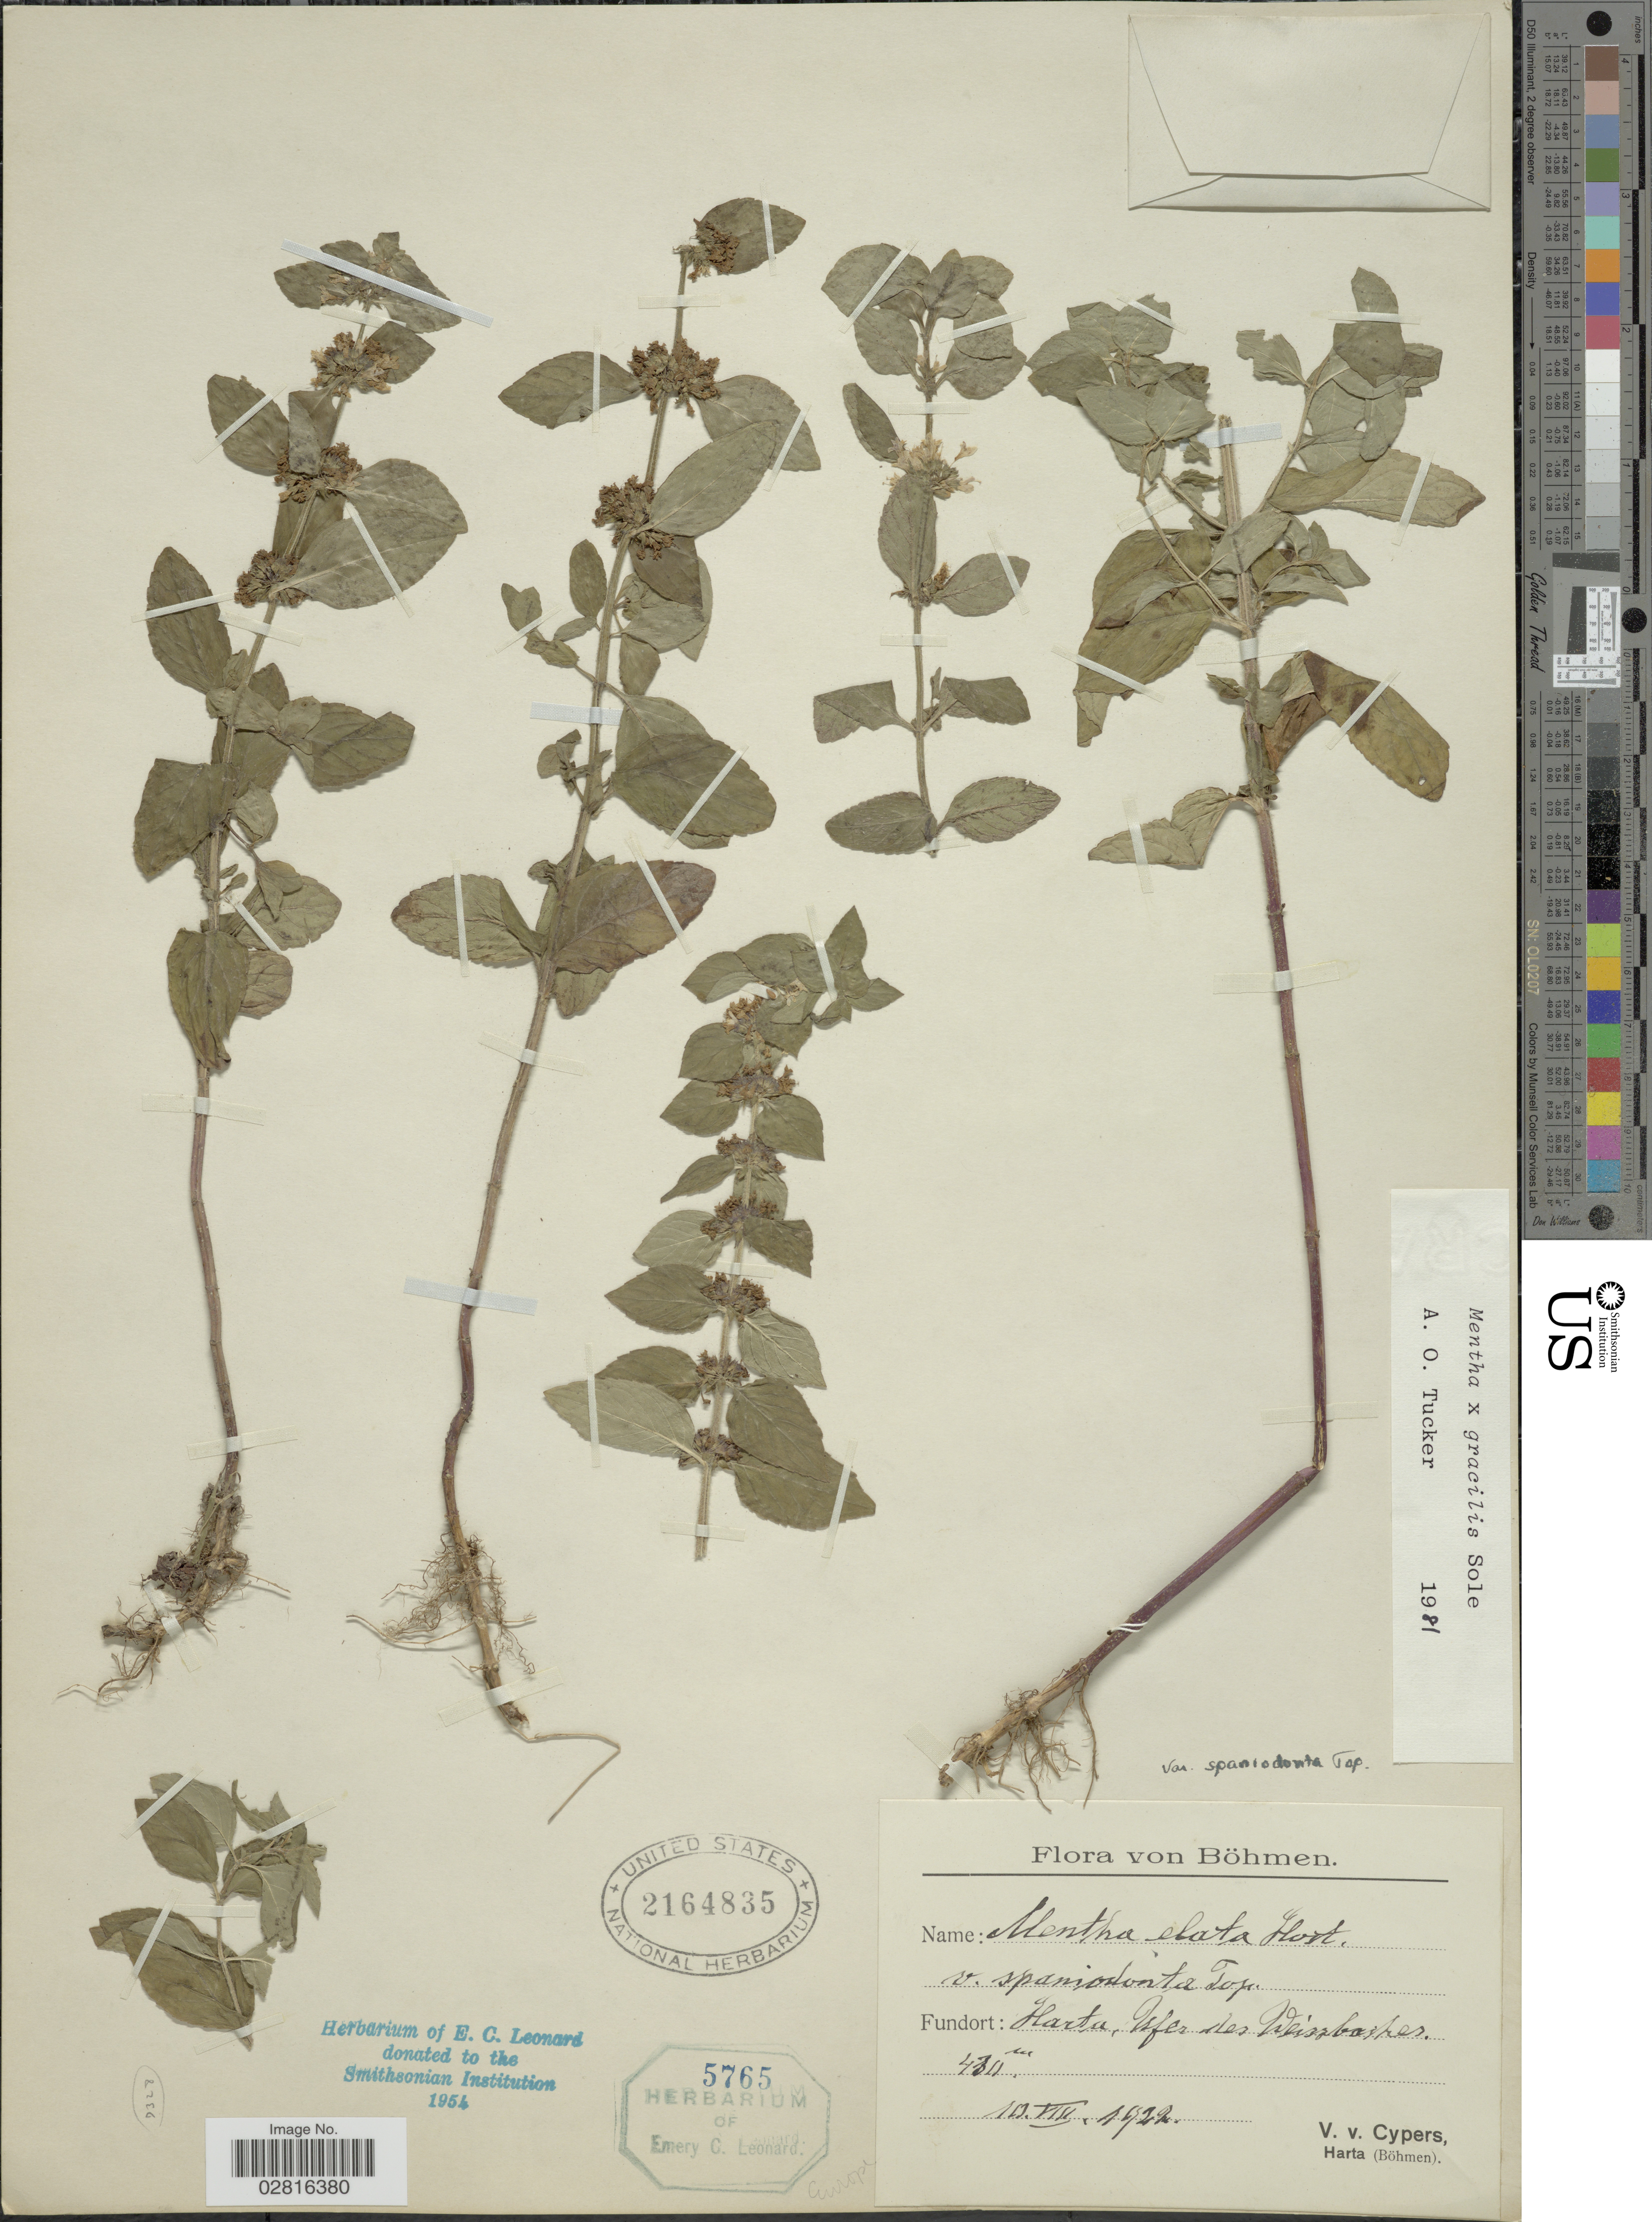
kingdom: Plantae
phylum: Tracheophyta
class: Magnoliopsida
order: Lamiales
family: Lamiaceae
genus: Mentha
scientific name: Mentha x gracilis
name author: Sole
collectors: V. Cypers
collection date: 1922-08-10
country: Czechia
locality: Böhmen. Harta, Ufer des Weissboises [interpreted]. Europe.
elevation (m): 430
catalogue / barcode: US 2164835